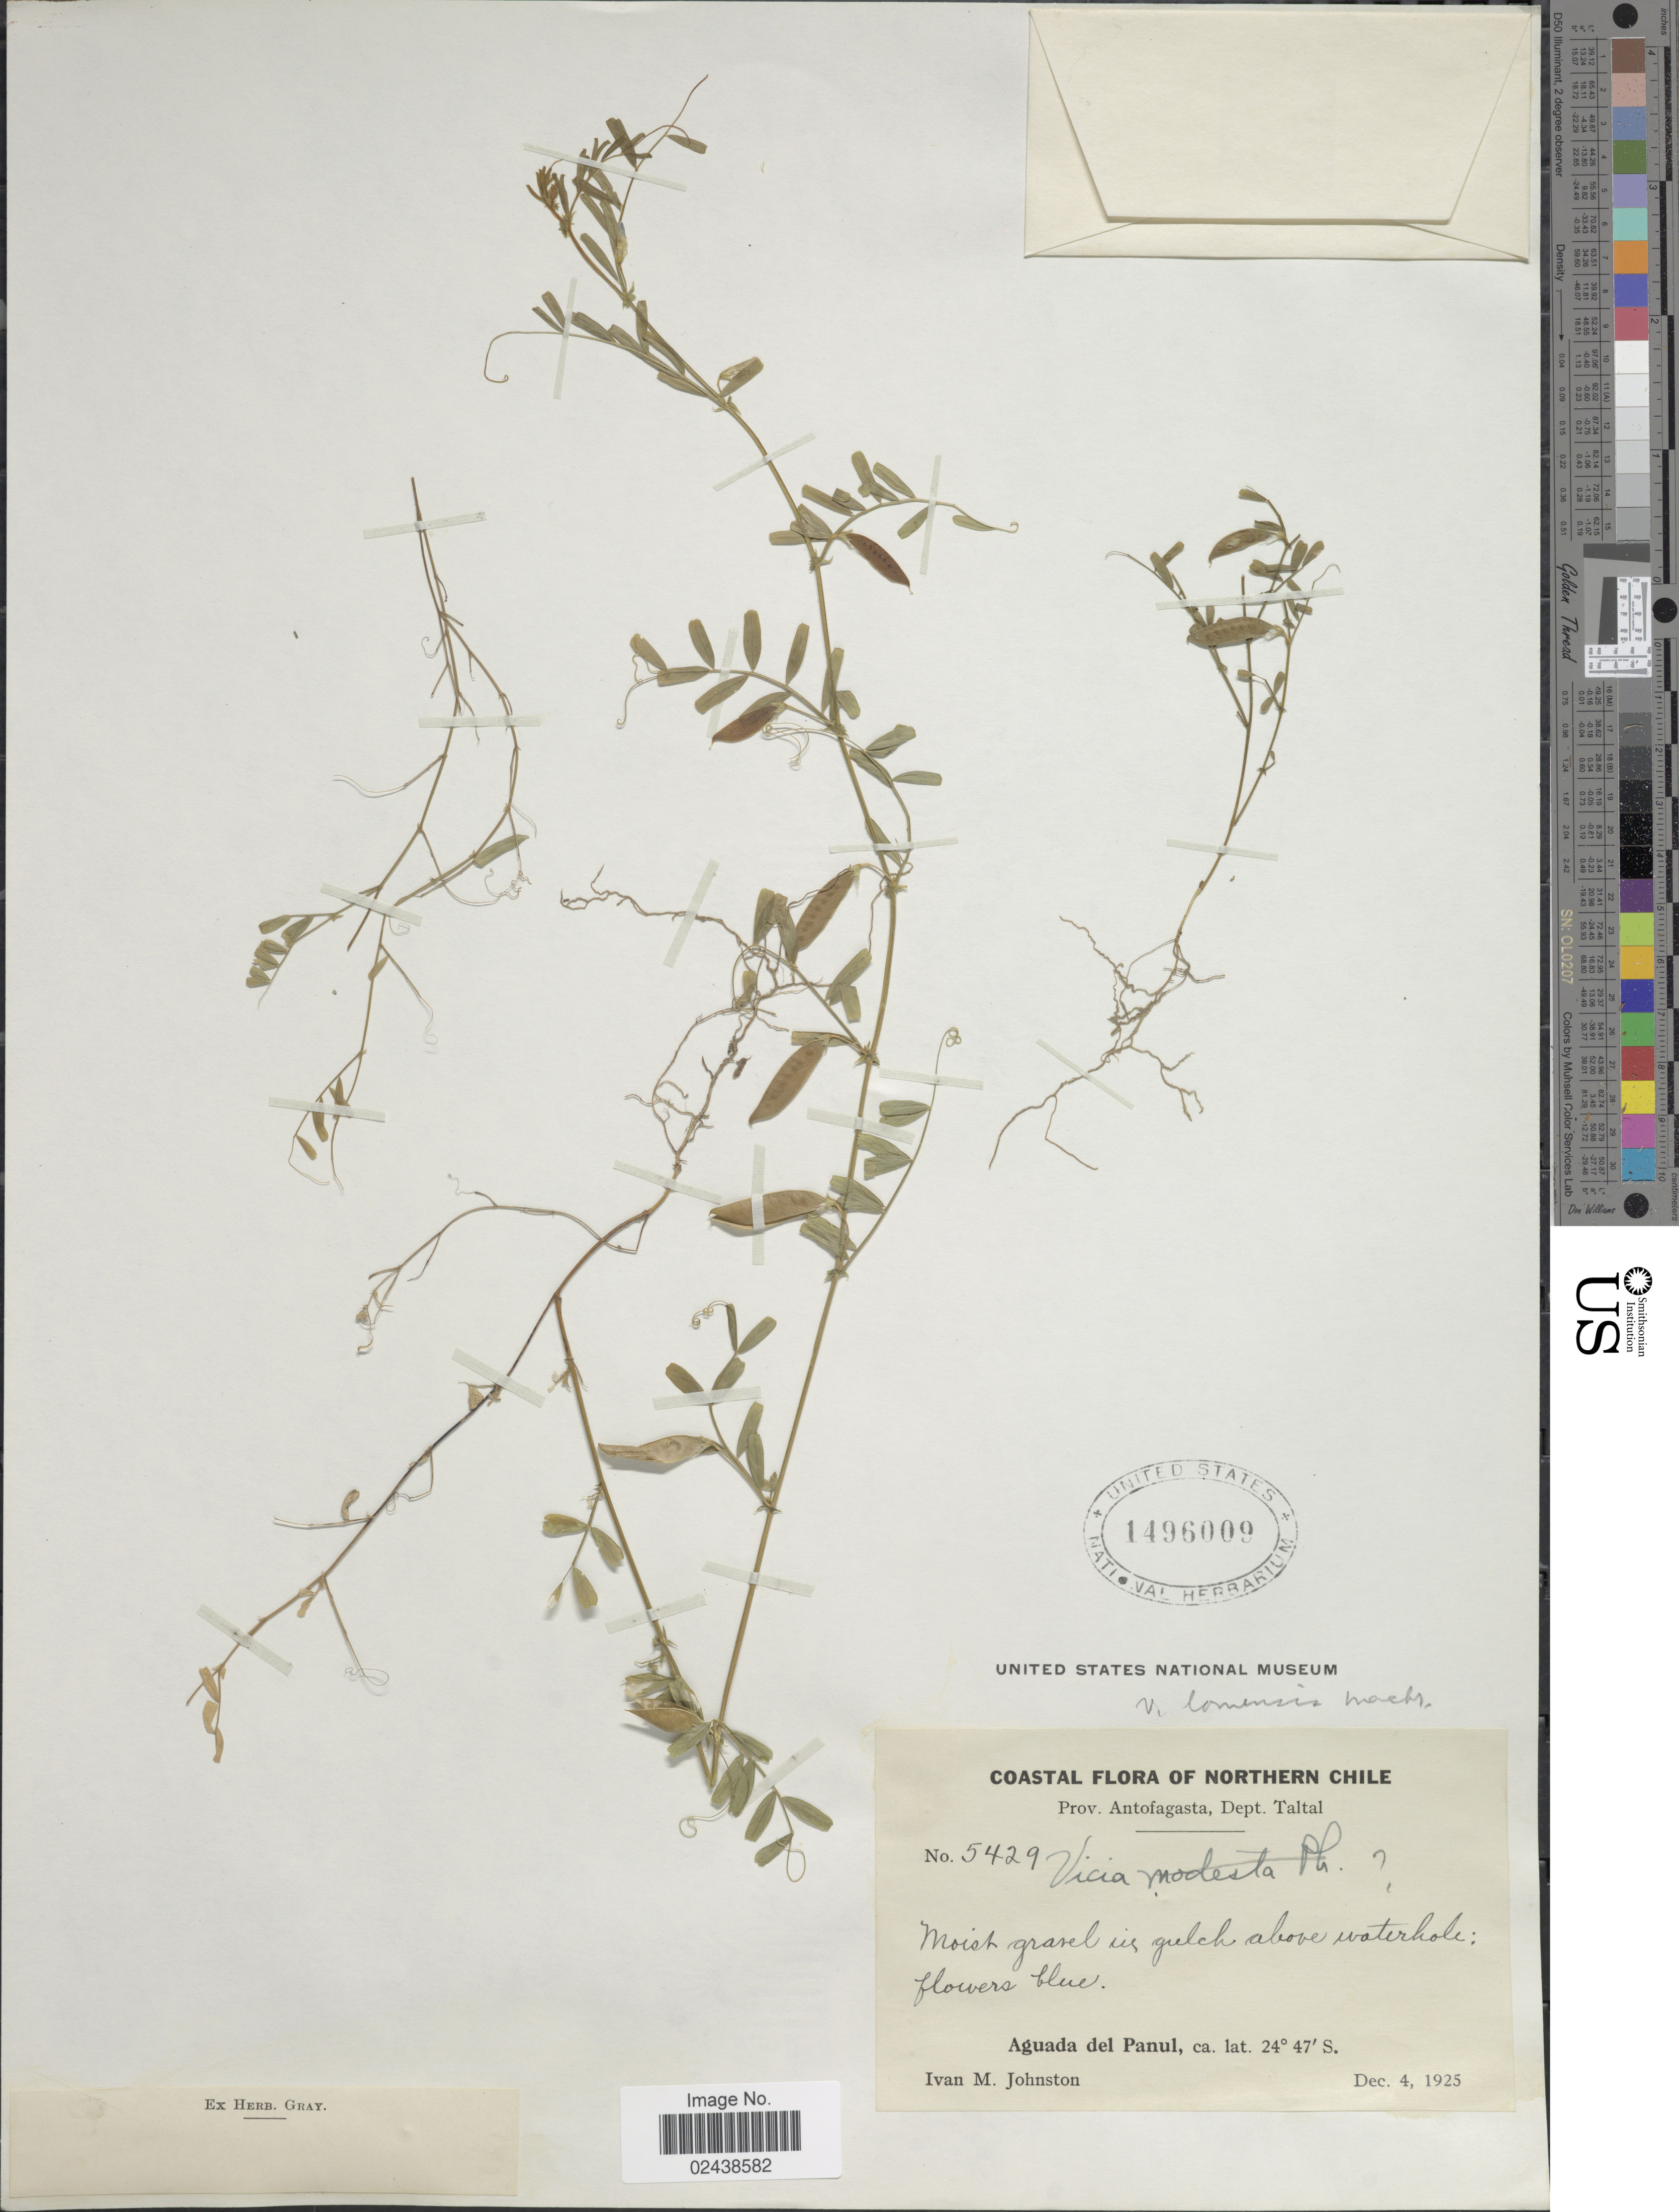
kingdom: Plantae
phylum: Tracheophyta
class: Magnoliopsida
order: Fabales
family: Fabaceae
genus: Vicia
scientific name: Vicia lomensis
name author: J.F. Macbr.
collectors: I.M. Johnston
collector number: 5429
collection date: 1925-12-04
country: Chile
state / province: Antofagasta (II)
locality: Northern Chile. Dept. Taltal. Moist gravel in gulch above waterhole. Aguada del Panul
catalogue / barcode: US 1496009